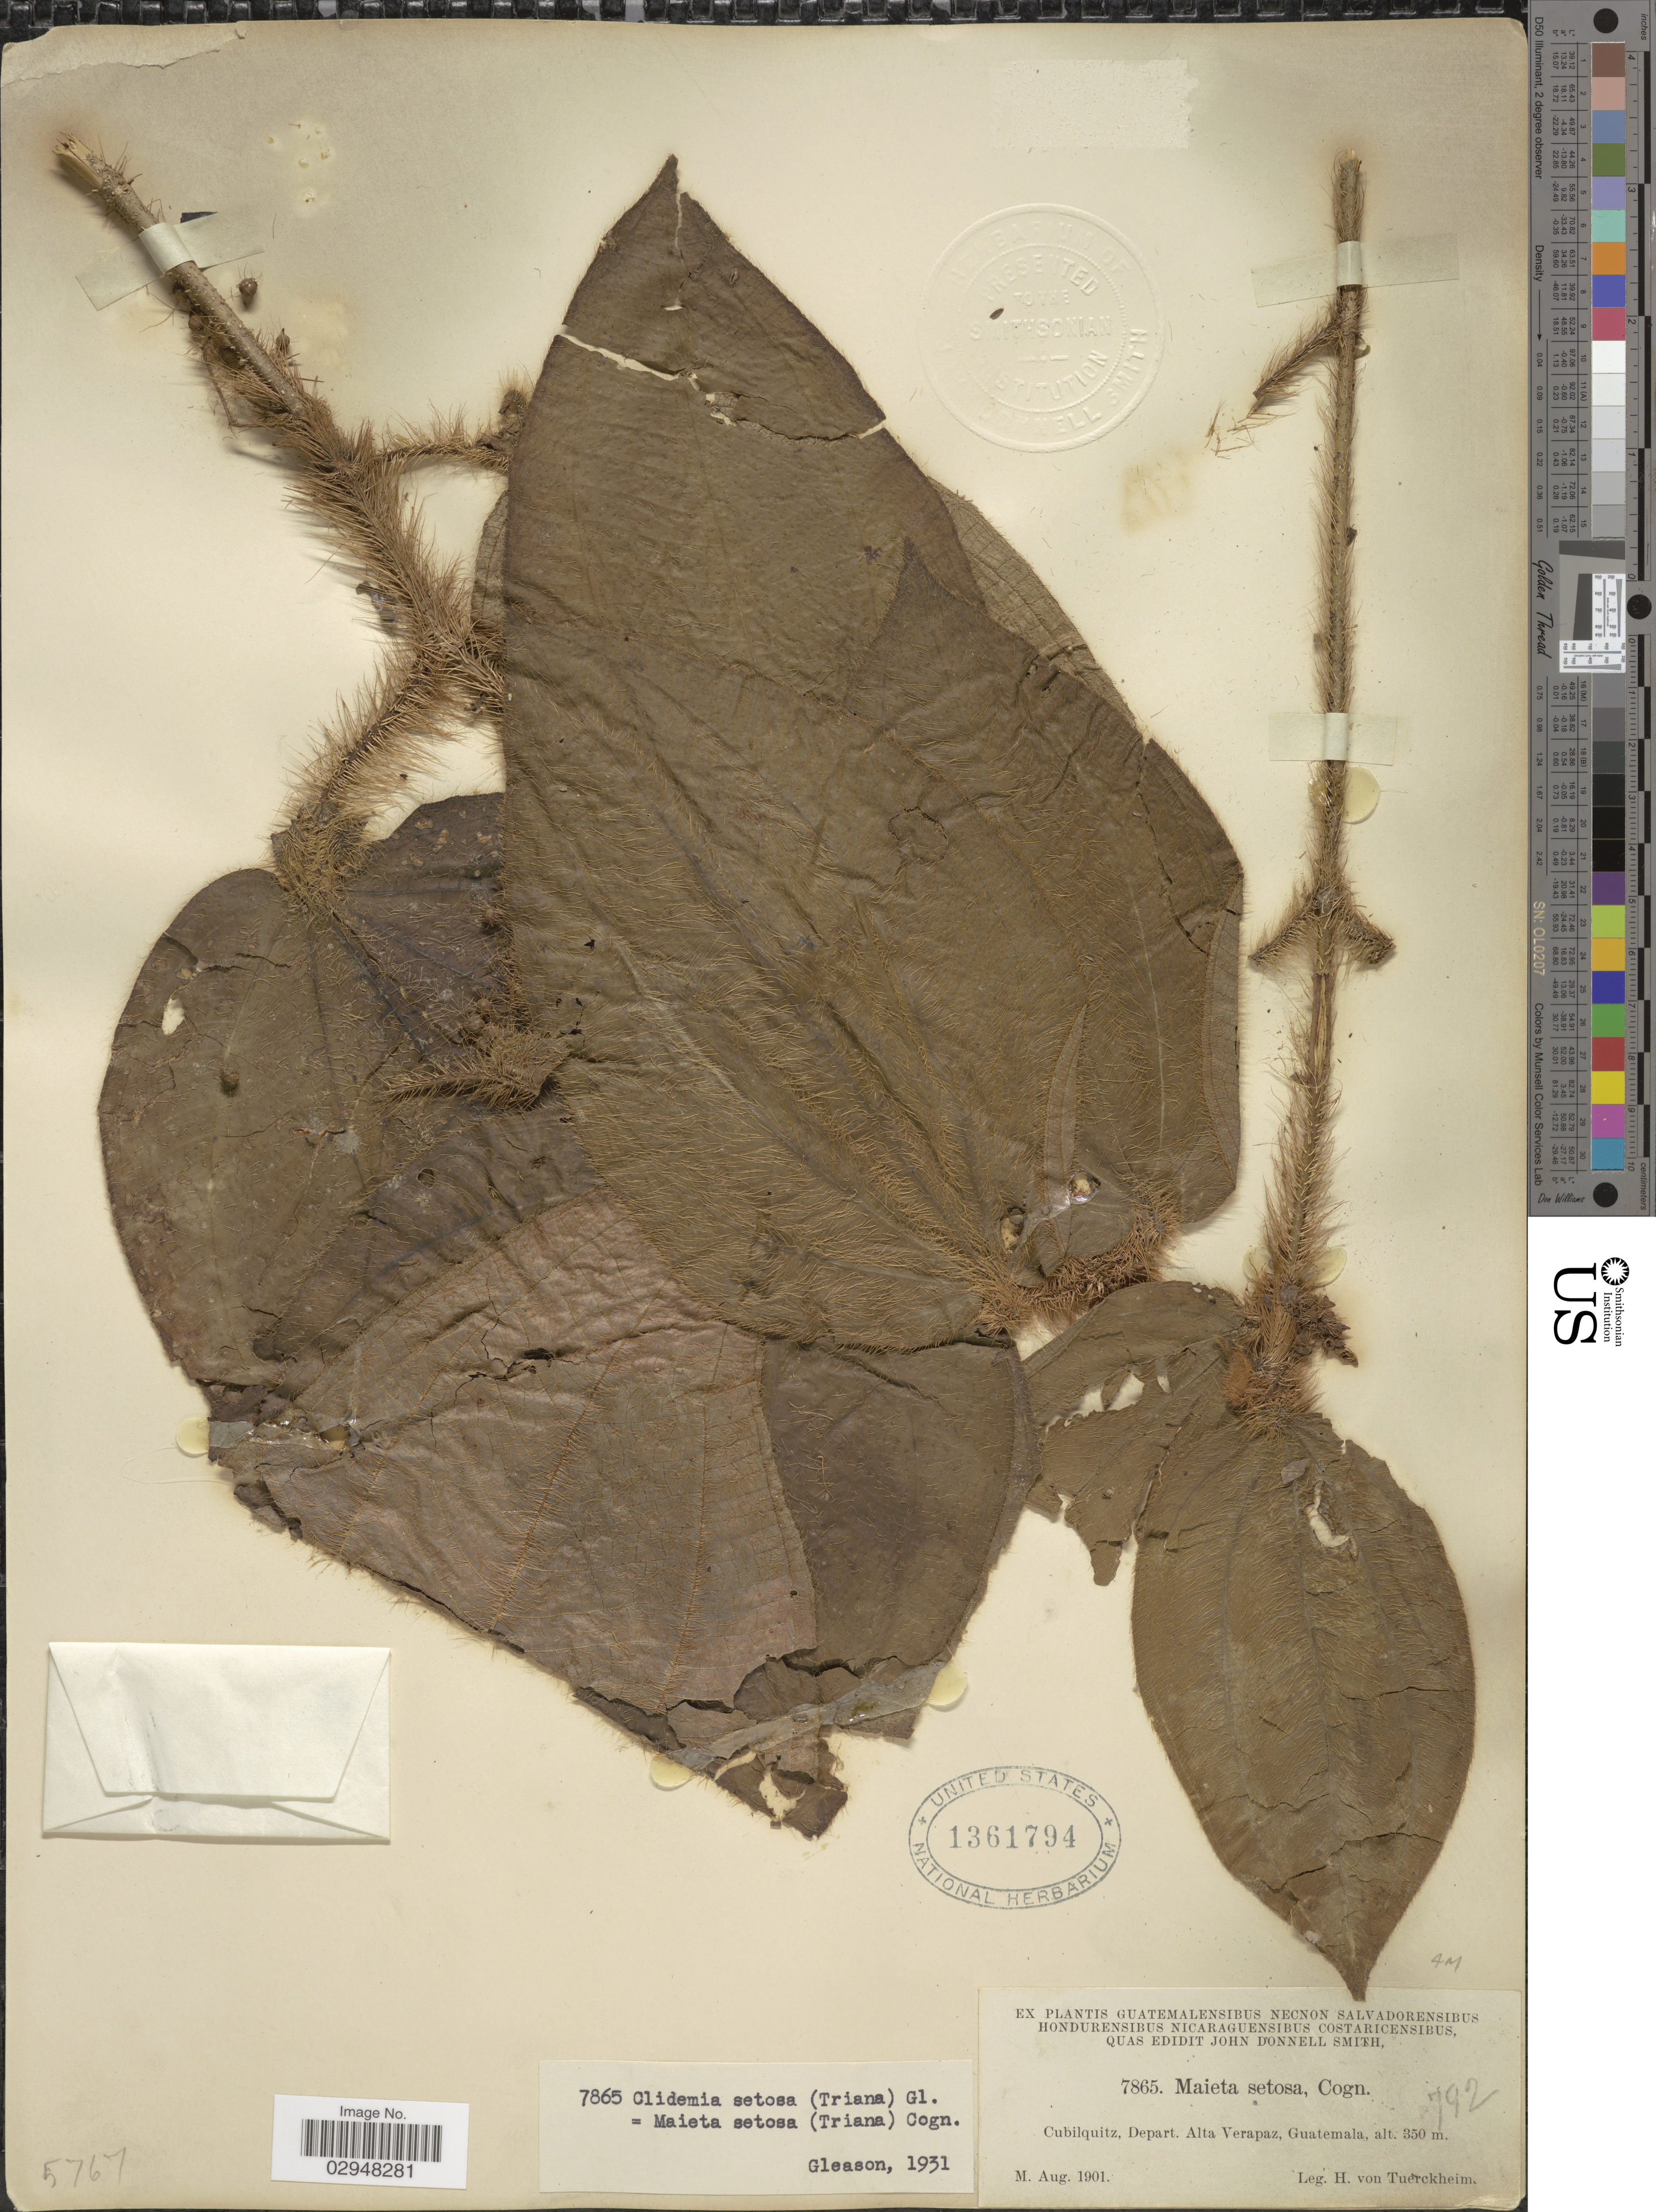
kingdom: Plantae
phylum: Tracheophyta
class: Magnoliopsida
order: Myrtales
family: Melastomataceae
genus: Clidemia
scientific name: Clidemia setosa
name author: (Triana) Gleason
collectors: H. von Türckheim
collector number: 7865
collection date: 1901-08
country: Guatemala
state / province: Alta Verapaz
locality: Cubilquitz, Depart. Alta Verapaz.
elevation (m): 350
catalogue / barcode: US 1361794